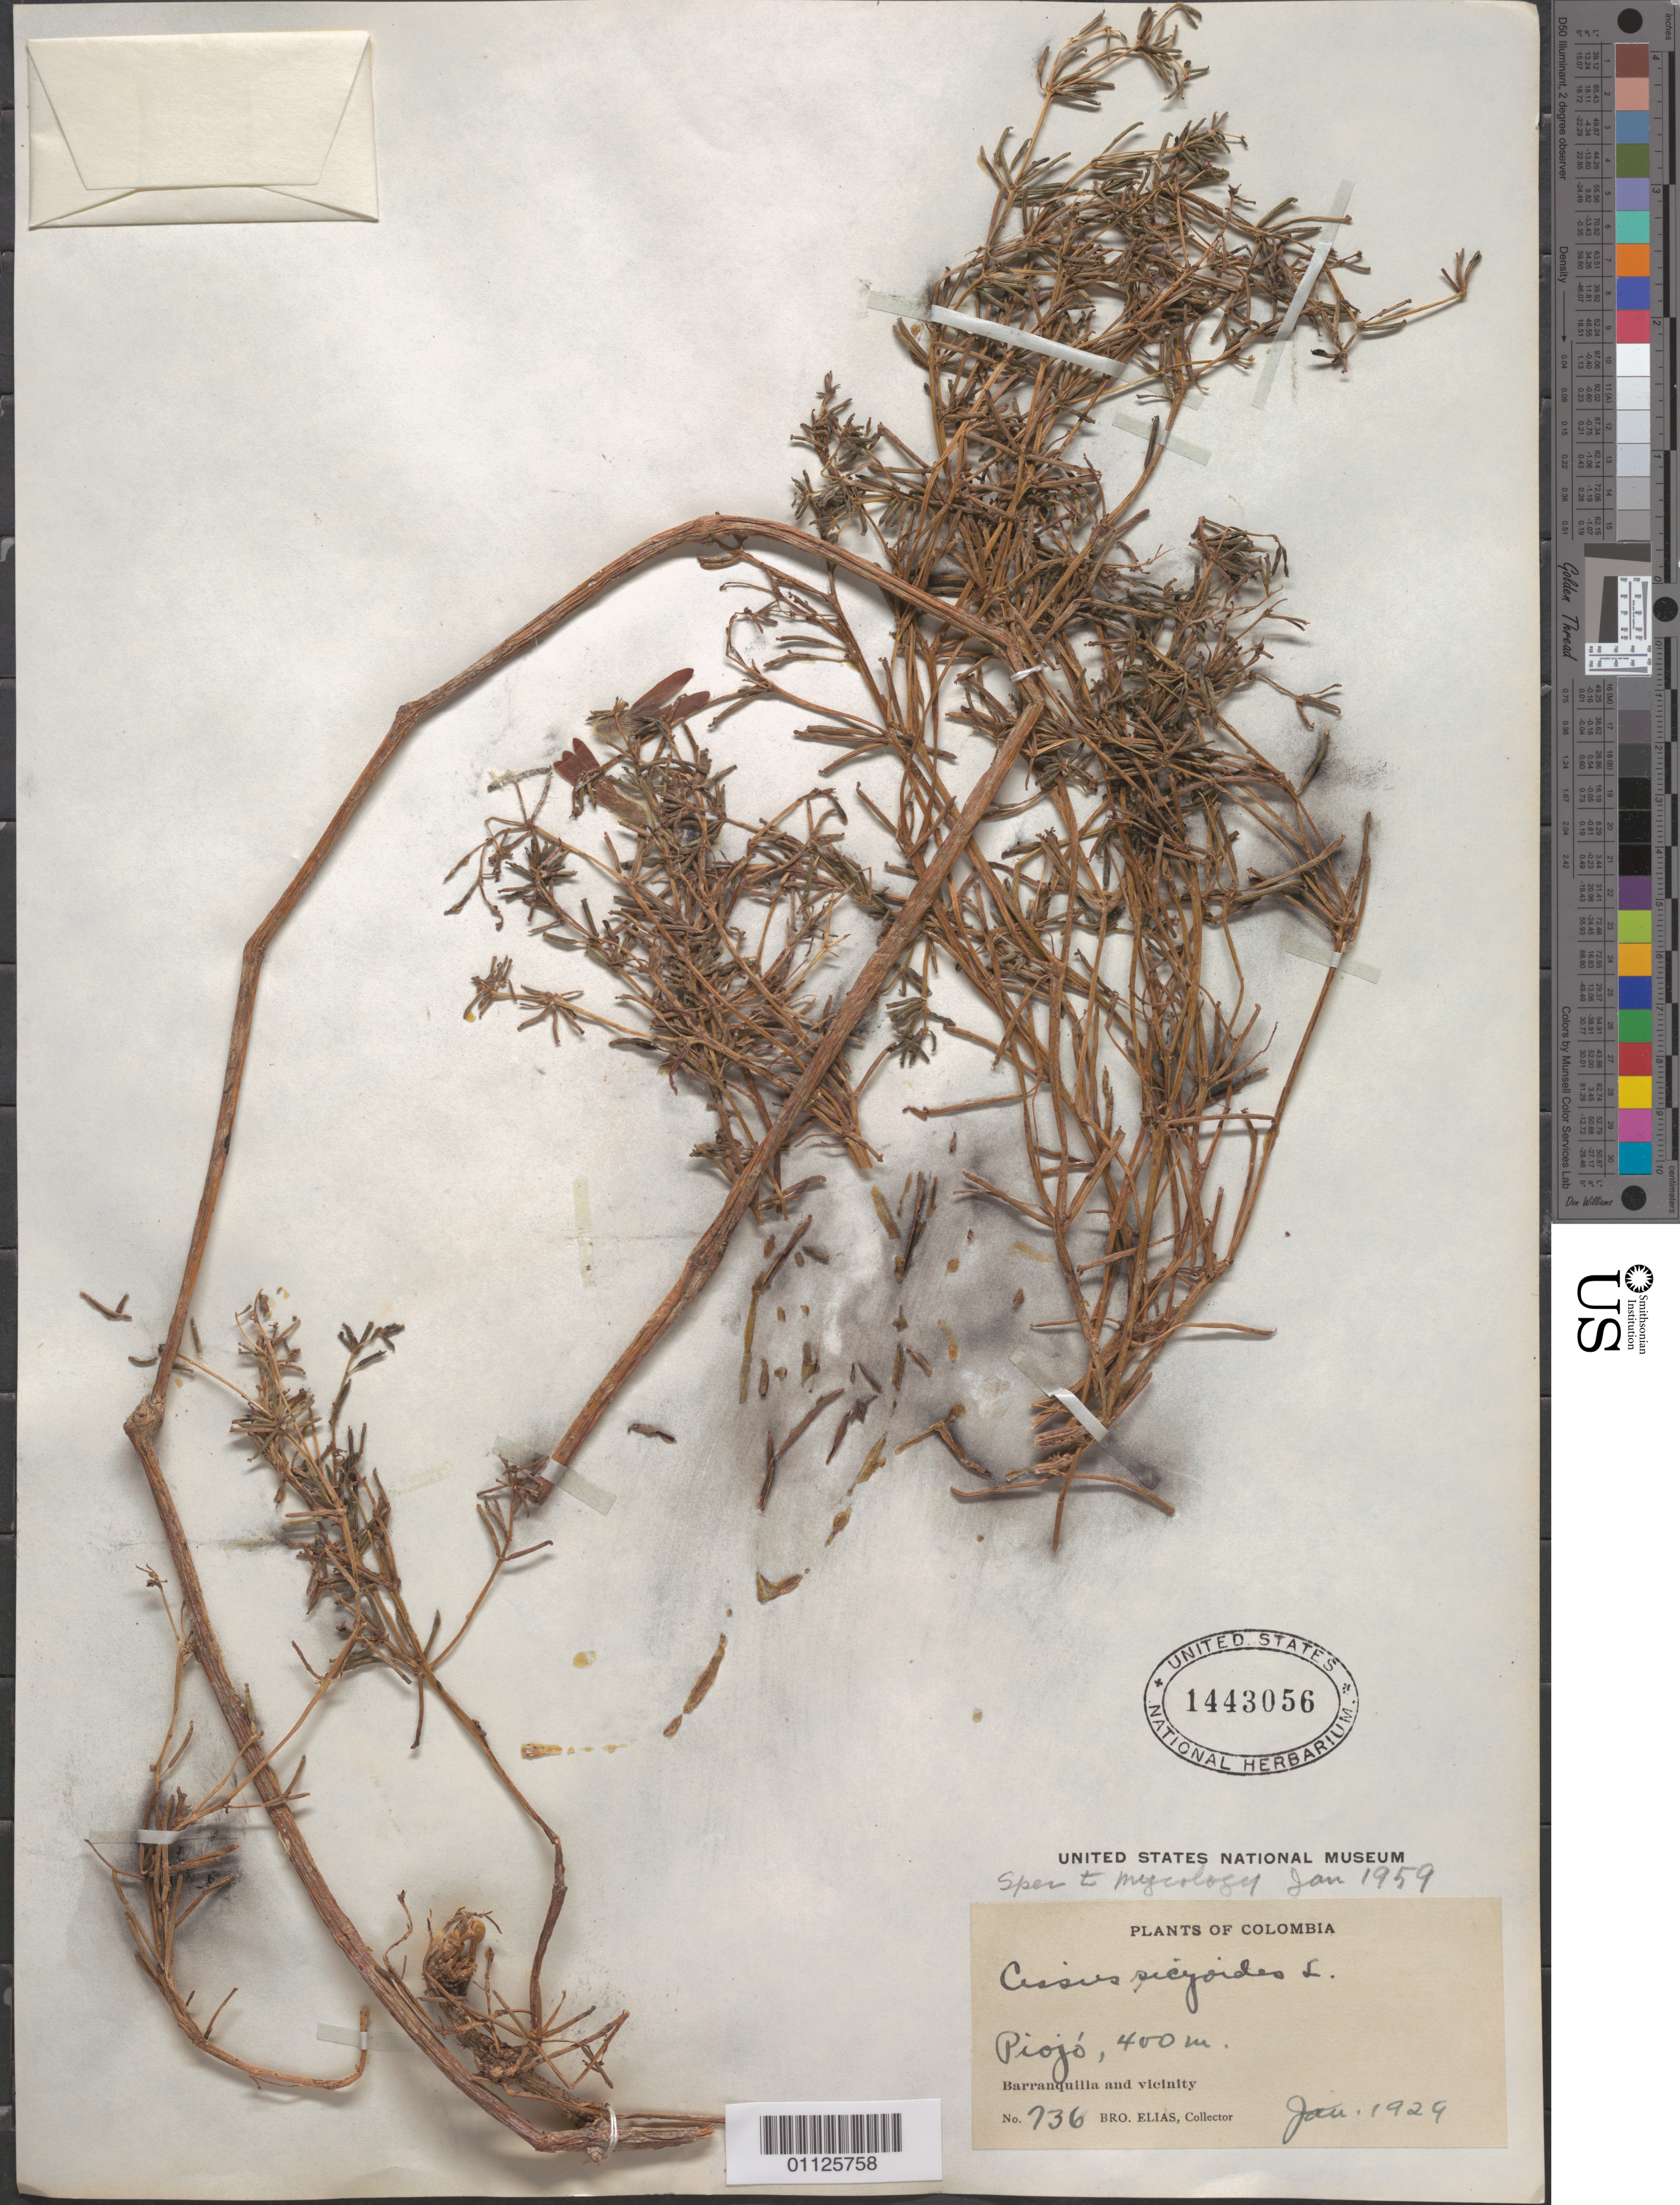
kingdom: Plantae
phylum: Tracheophyta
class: Magnoliopsida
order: Vitales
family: Vitaceae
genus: Cissus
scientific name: Cissus verticillata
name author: (L.) Nicolson & C.E. Jarvis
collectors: Bro. Elias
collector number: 736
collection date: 1929-01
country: Colombia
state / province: Atlántico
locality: Barranquilla and vicinity. Piojo.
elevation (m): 400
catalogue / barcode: US 1443056